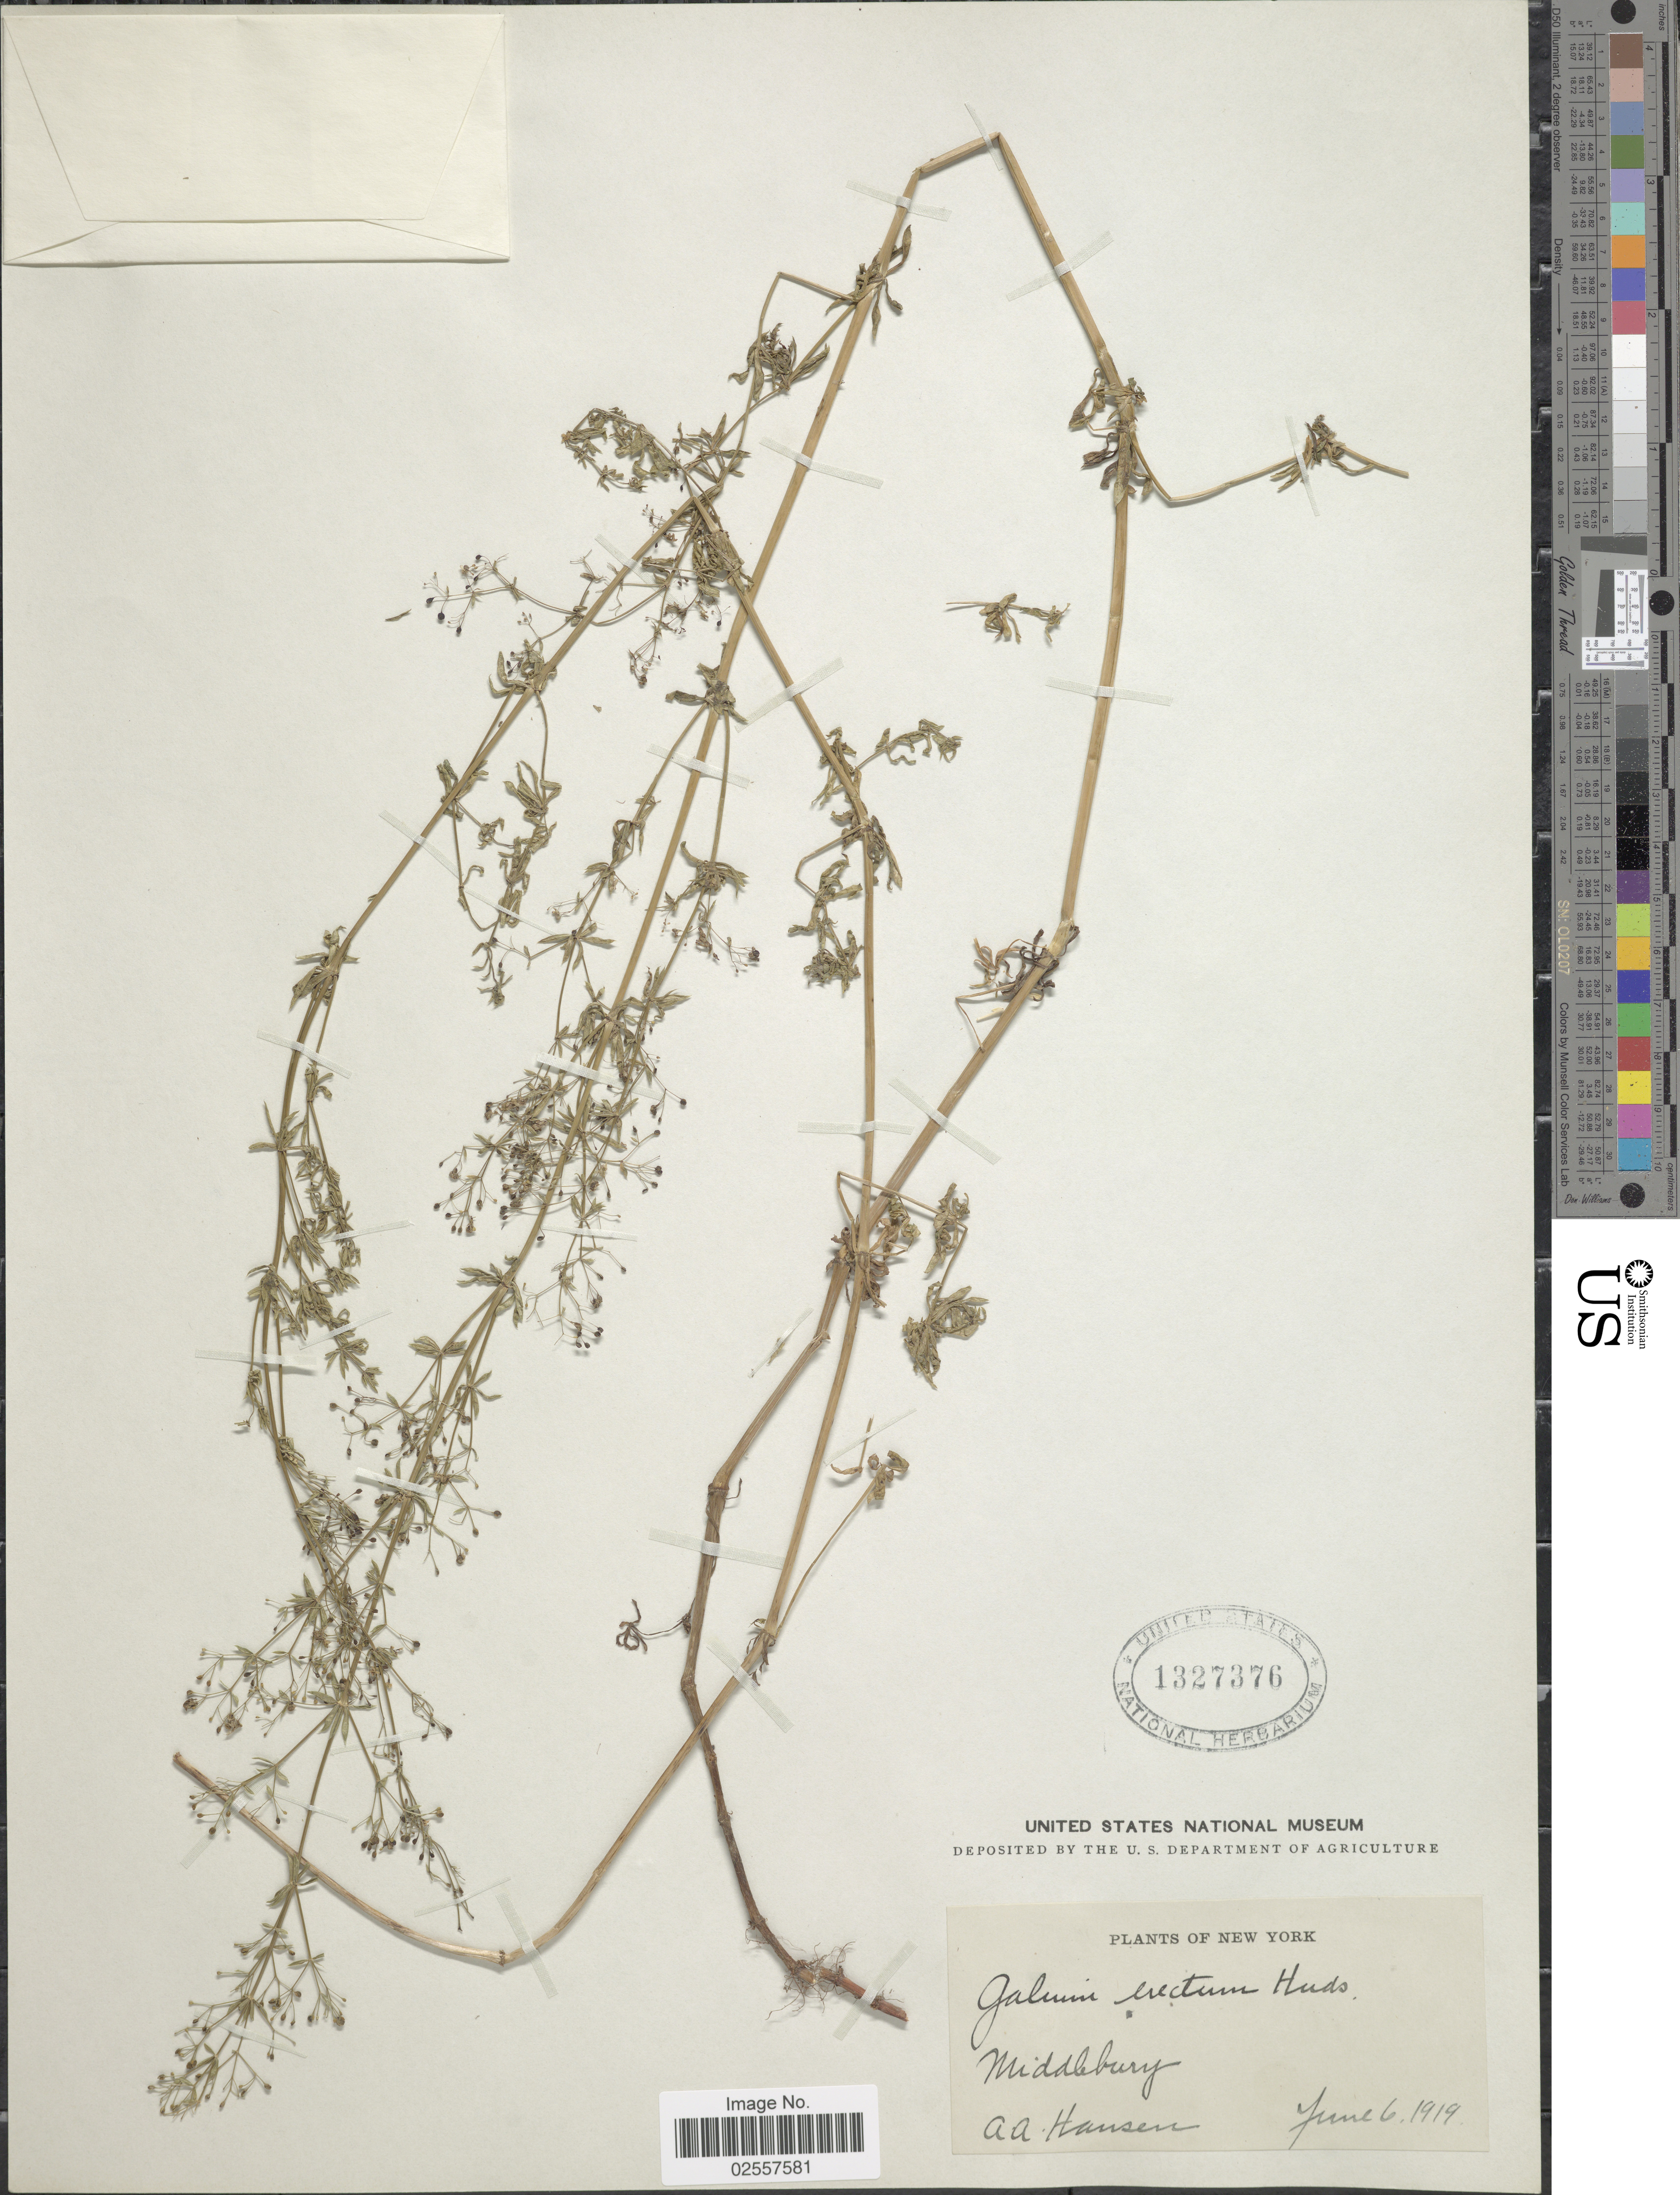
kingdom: Plantae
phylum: Tracheophyta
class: Magnoliopsida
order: Gentianales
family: Rubiaceae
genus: Galium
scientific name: Galium erectum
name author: Huds.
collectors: A. Hansen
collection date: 1919-06-06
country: United States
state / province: New York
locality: Middlebury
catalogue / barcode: US 1327376